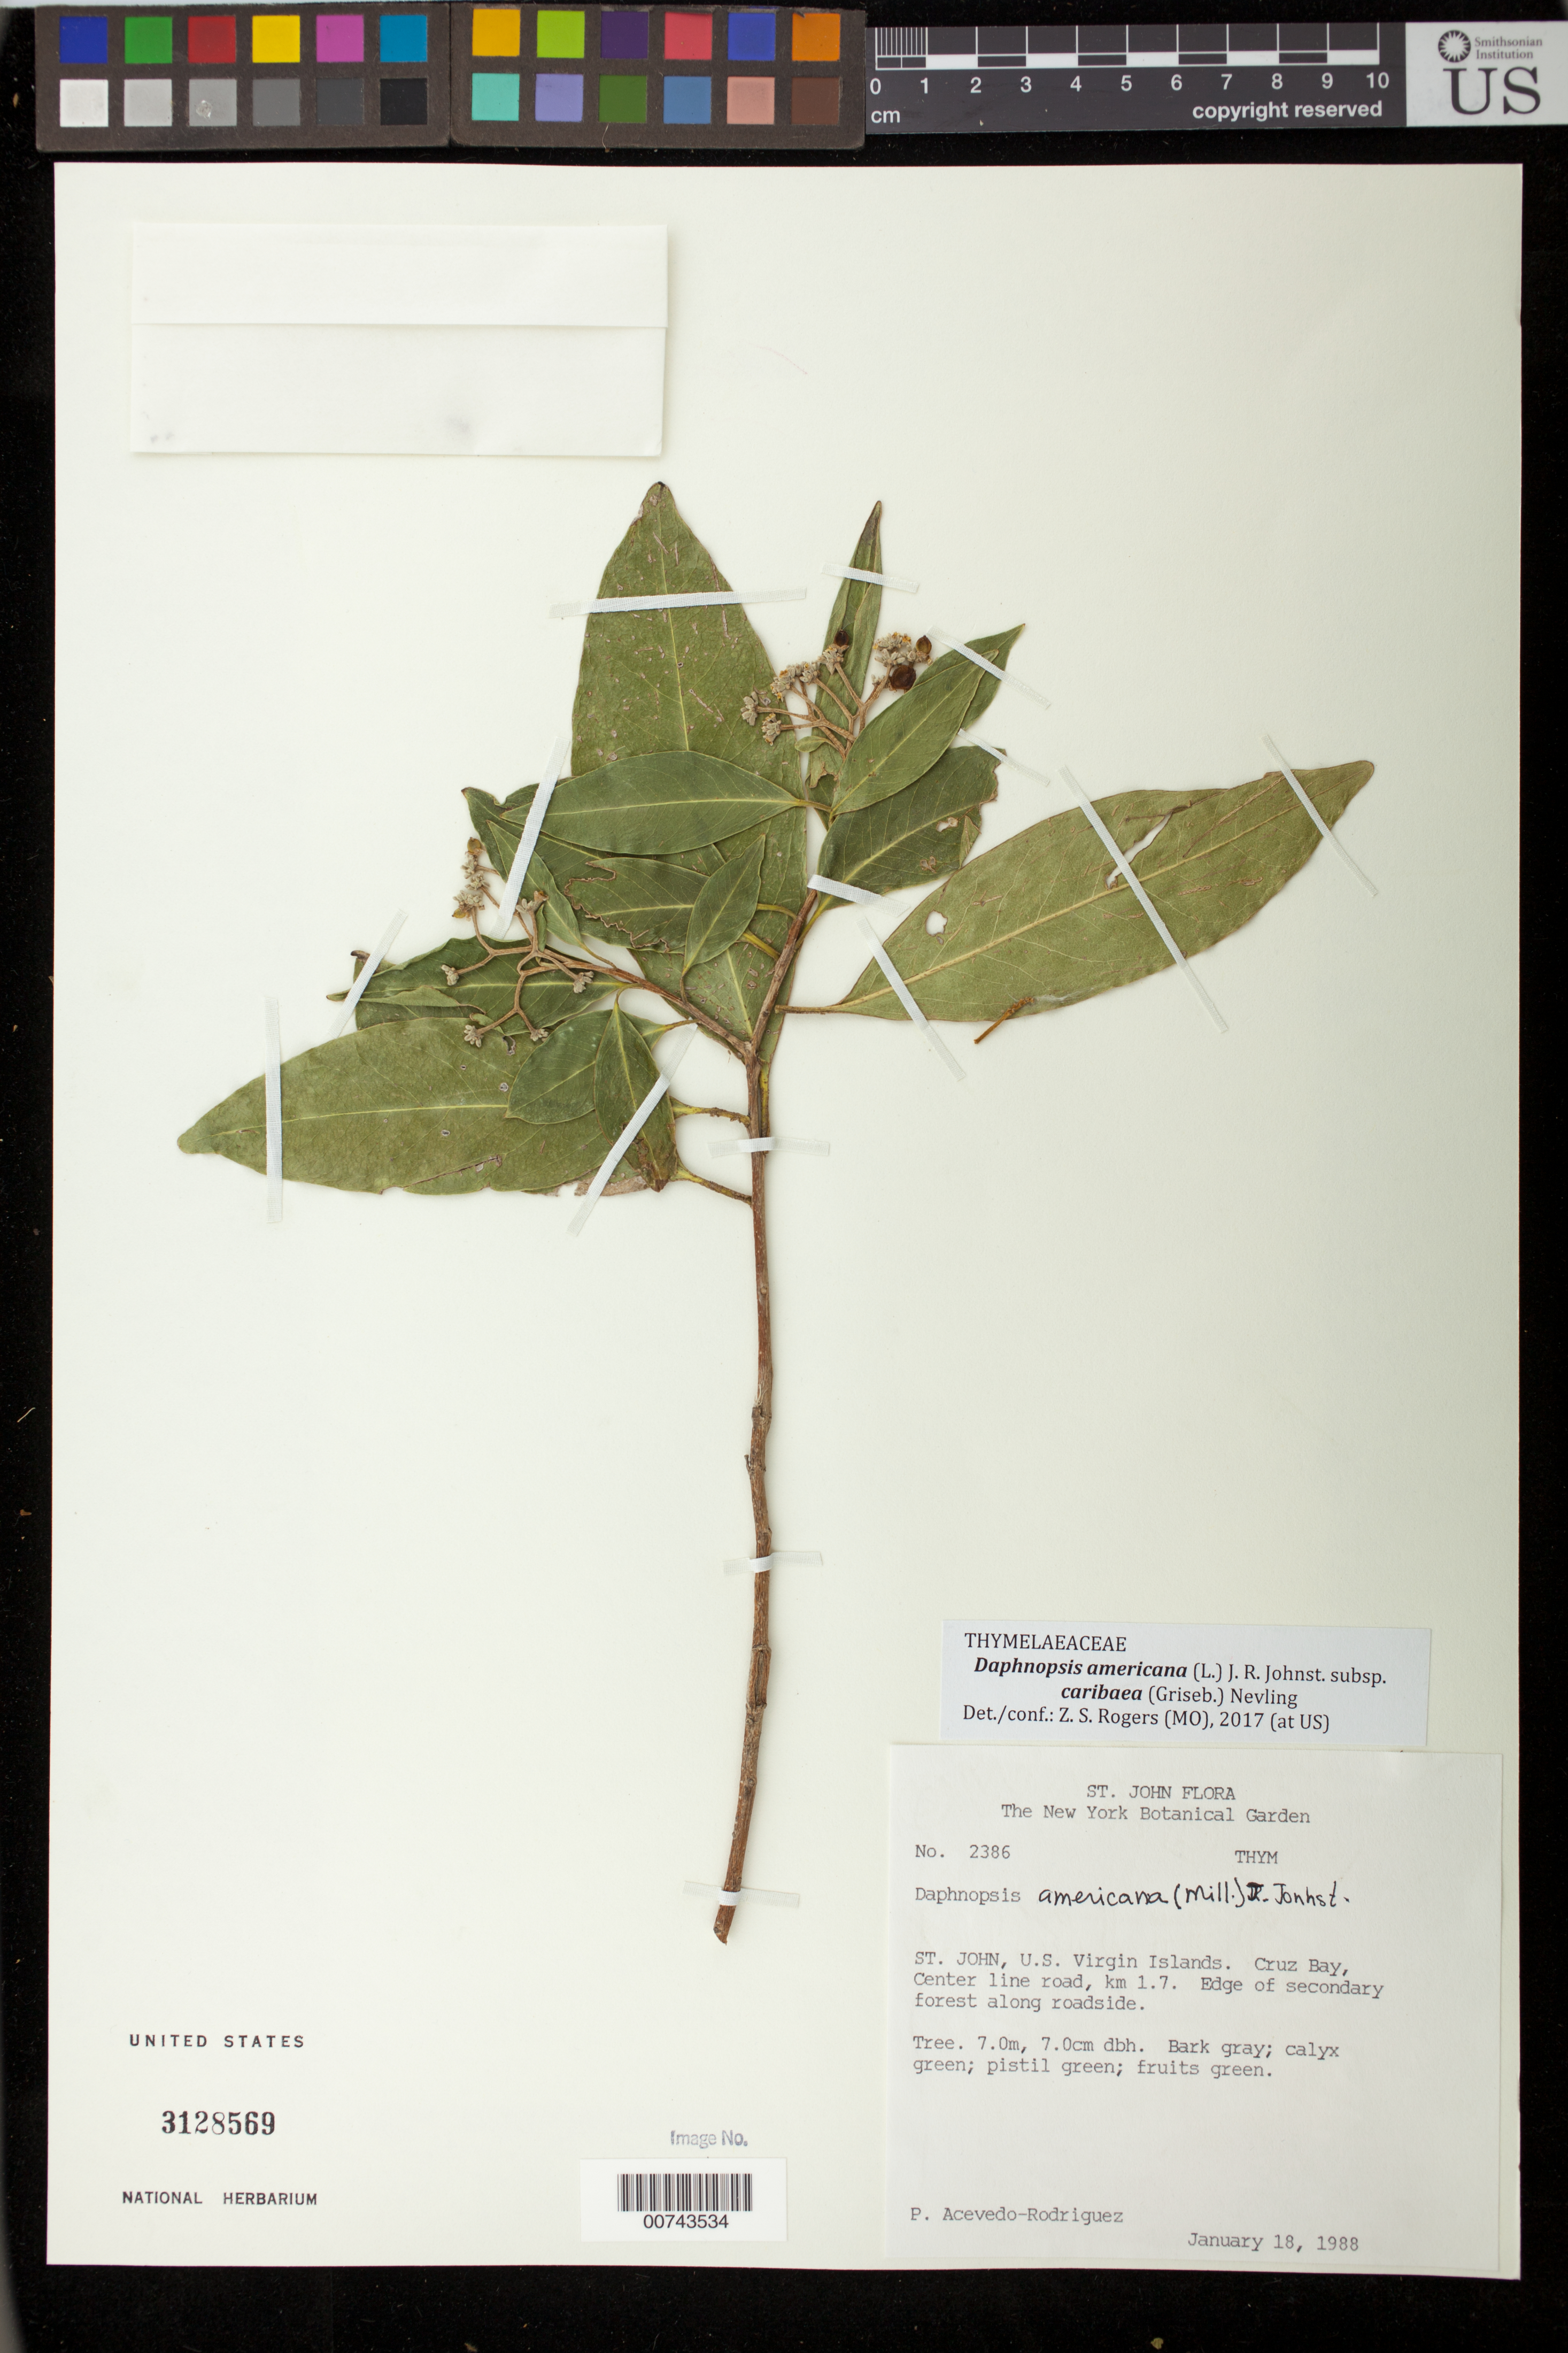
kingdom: Plantae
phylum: Tracheophyta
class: Magnoliopsida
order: Malvales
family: Thymelaeaceae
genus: Daphnopsis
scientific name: Daphnopsis americana subsp. caribaea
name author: (Griseb.) Nevling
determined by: Rogers, Z. S.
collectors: P. Acevedo-Rodr.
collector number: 2386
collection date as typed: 18 Jan 1988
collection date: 1988-01-18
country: U.S. Virgin Islands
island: St. John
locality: Cruz Bay Quarter; Center Line road, km 1.7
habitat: Edge of secondary forest along roadside.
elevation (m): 180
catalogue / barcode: US 3128569